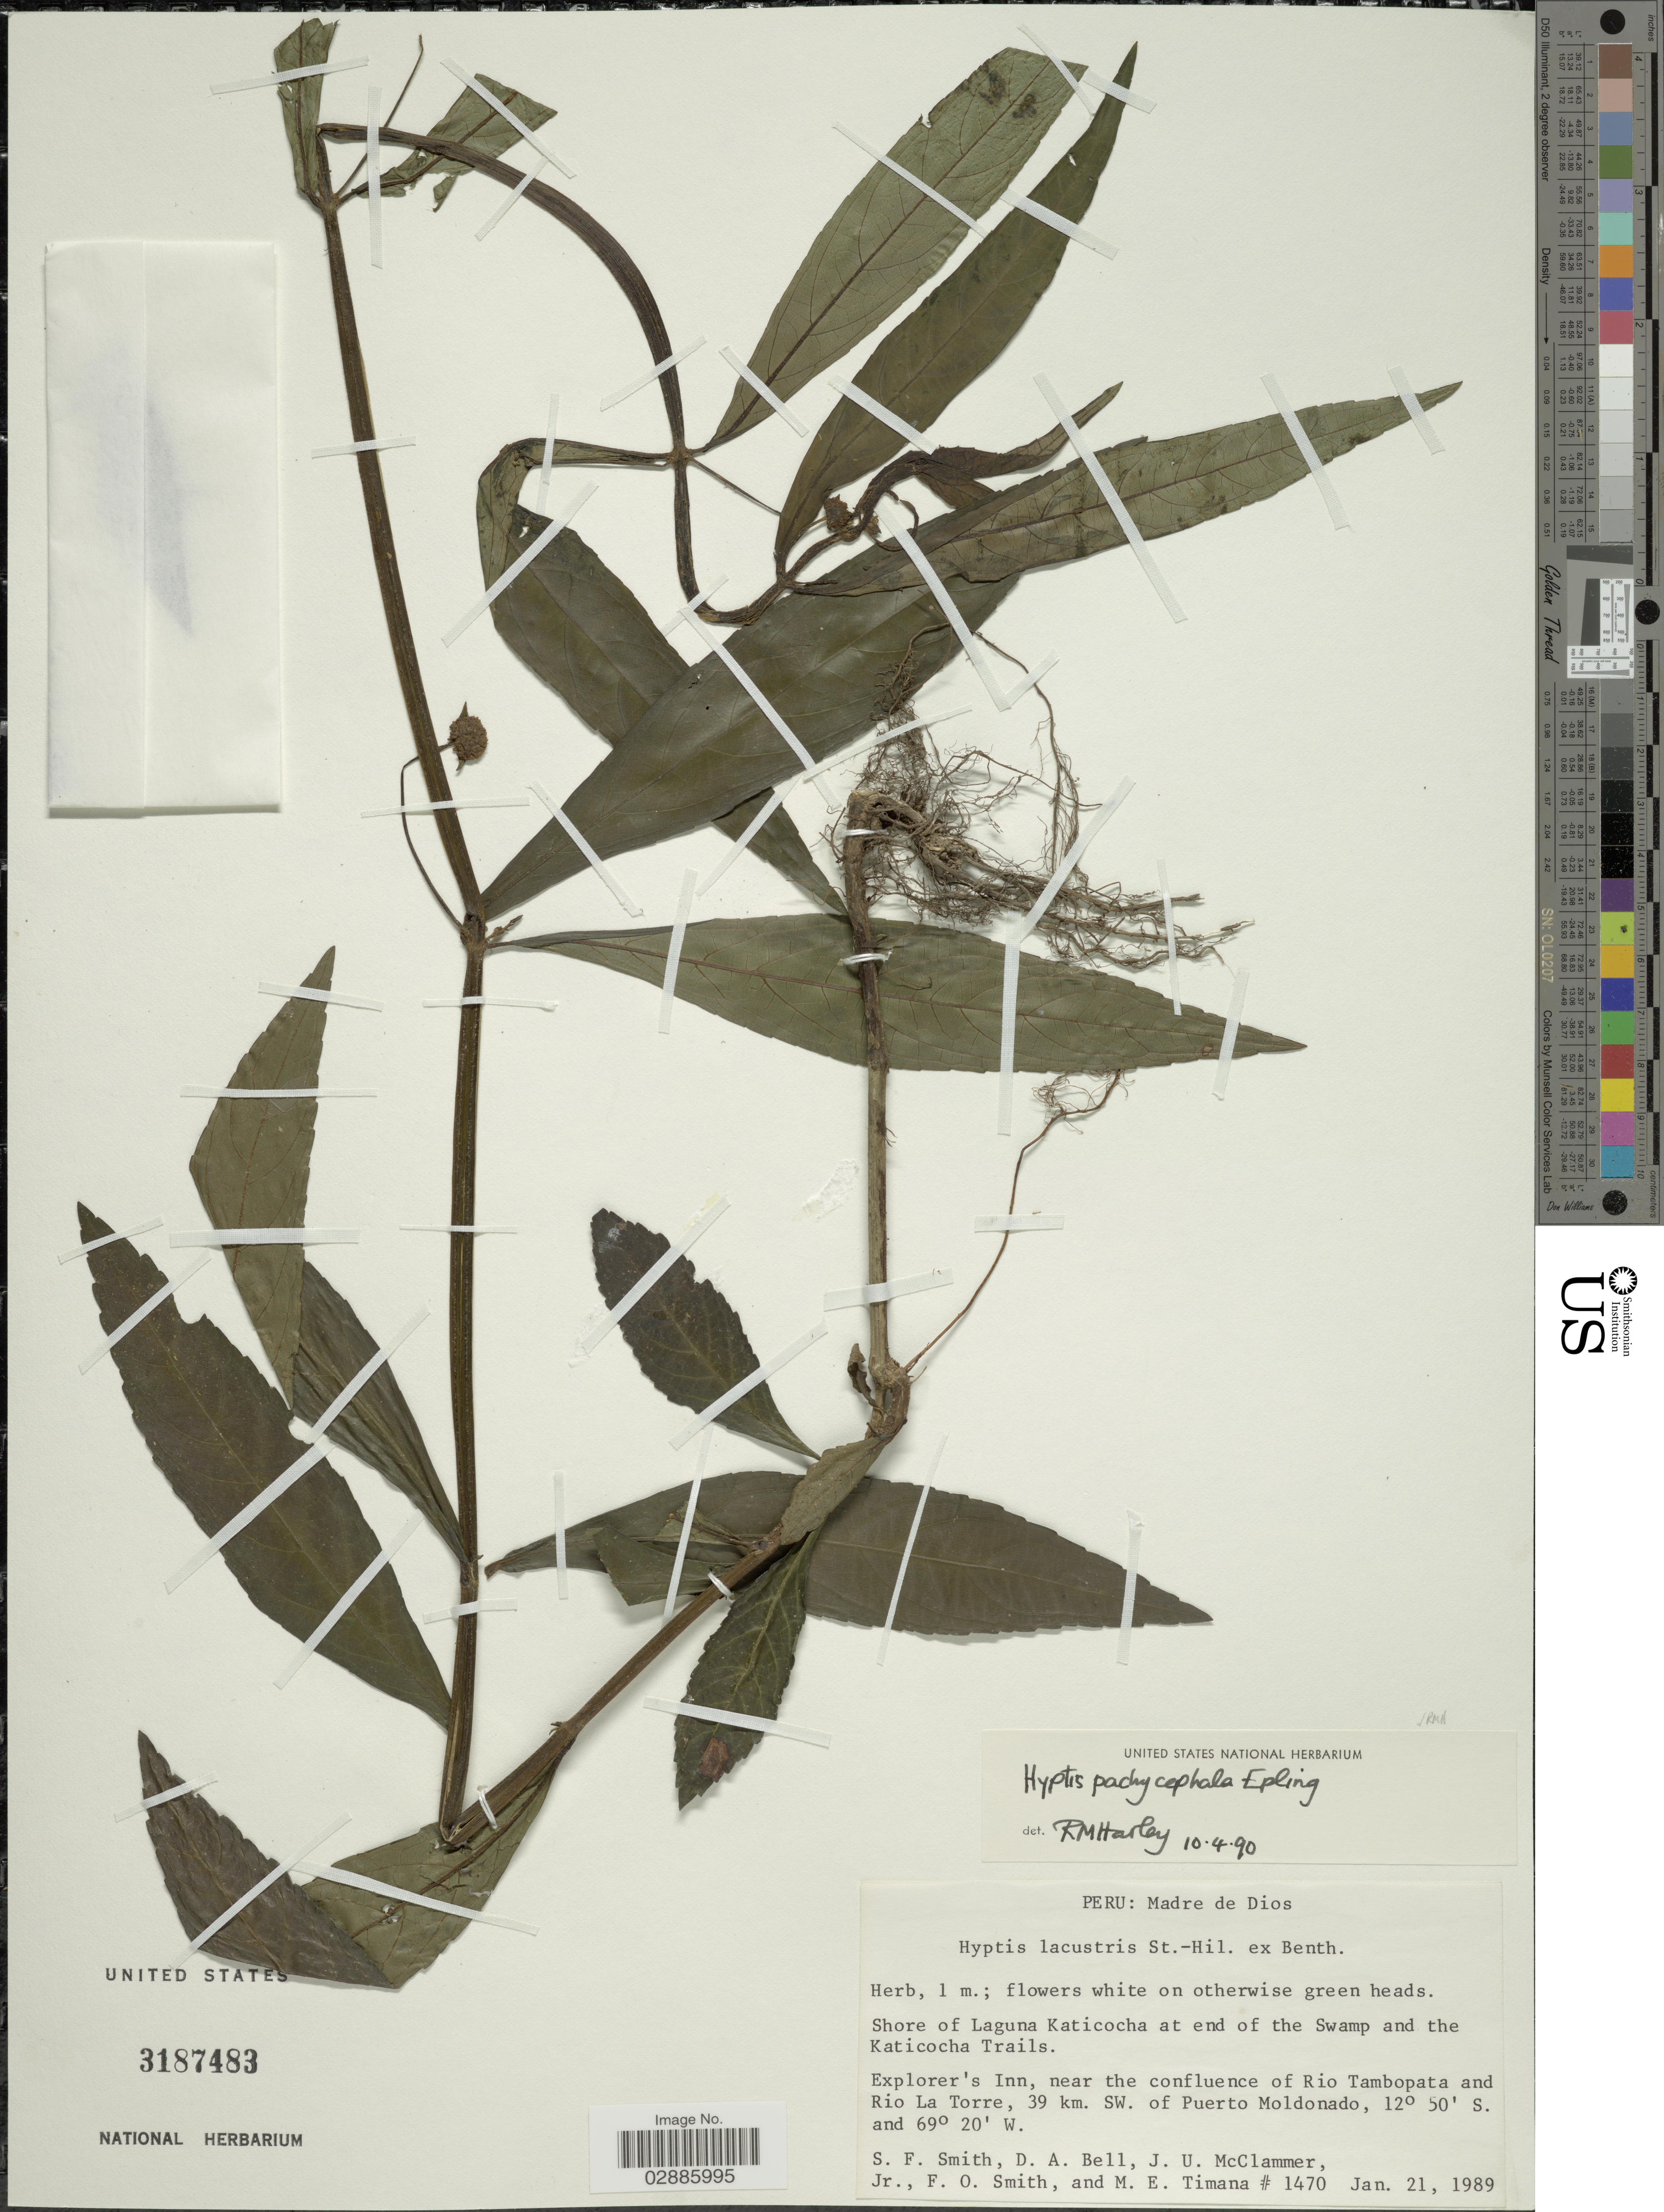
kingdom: Plantae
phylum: Tracheophyta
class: Magnoliopsida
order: Lamiales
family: Lamiaceae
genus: Hyptis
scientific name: Hyptis pachycephala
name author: Epling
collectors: S.F. Smith, D. A. Bell, J. McClammer Jr. & F. Smith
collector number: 1470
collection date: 1989-01-21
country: Peru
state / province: Madre de Dios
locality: Shore of Laguna Katicocha at end of the Swamp and the Katicocha Trails. Explorer's Inn, near the confluence of Rio Tambopata and Rio La Torre, 39 km. SW. of Puerto Moldonado.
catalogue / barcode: US 3187483